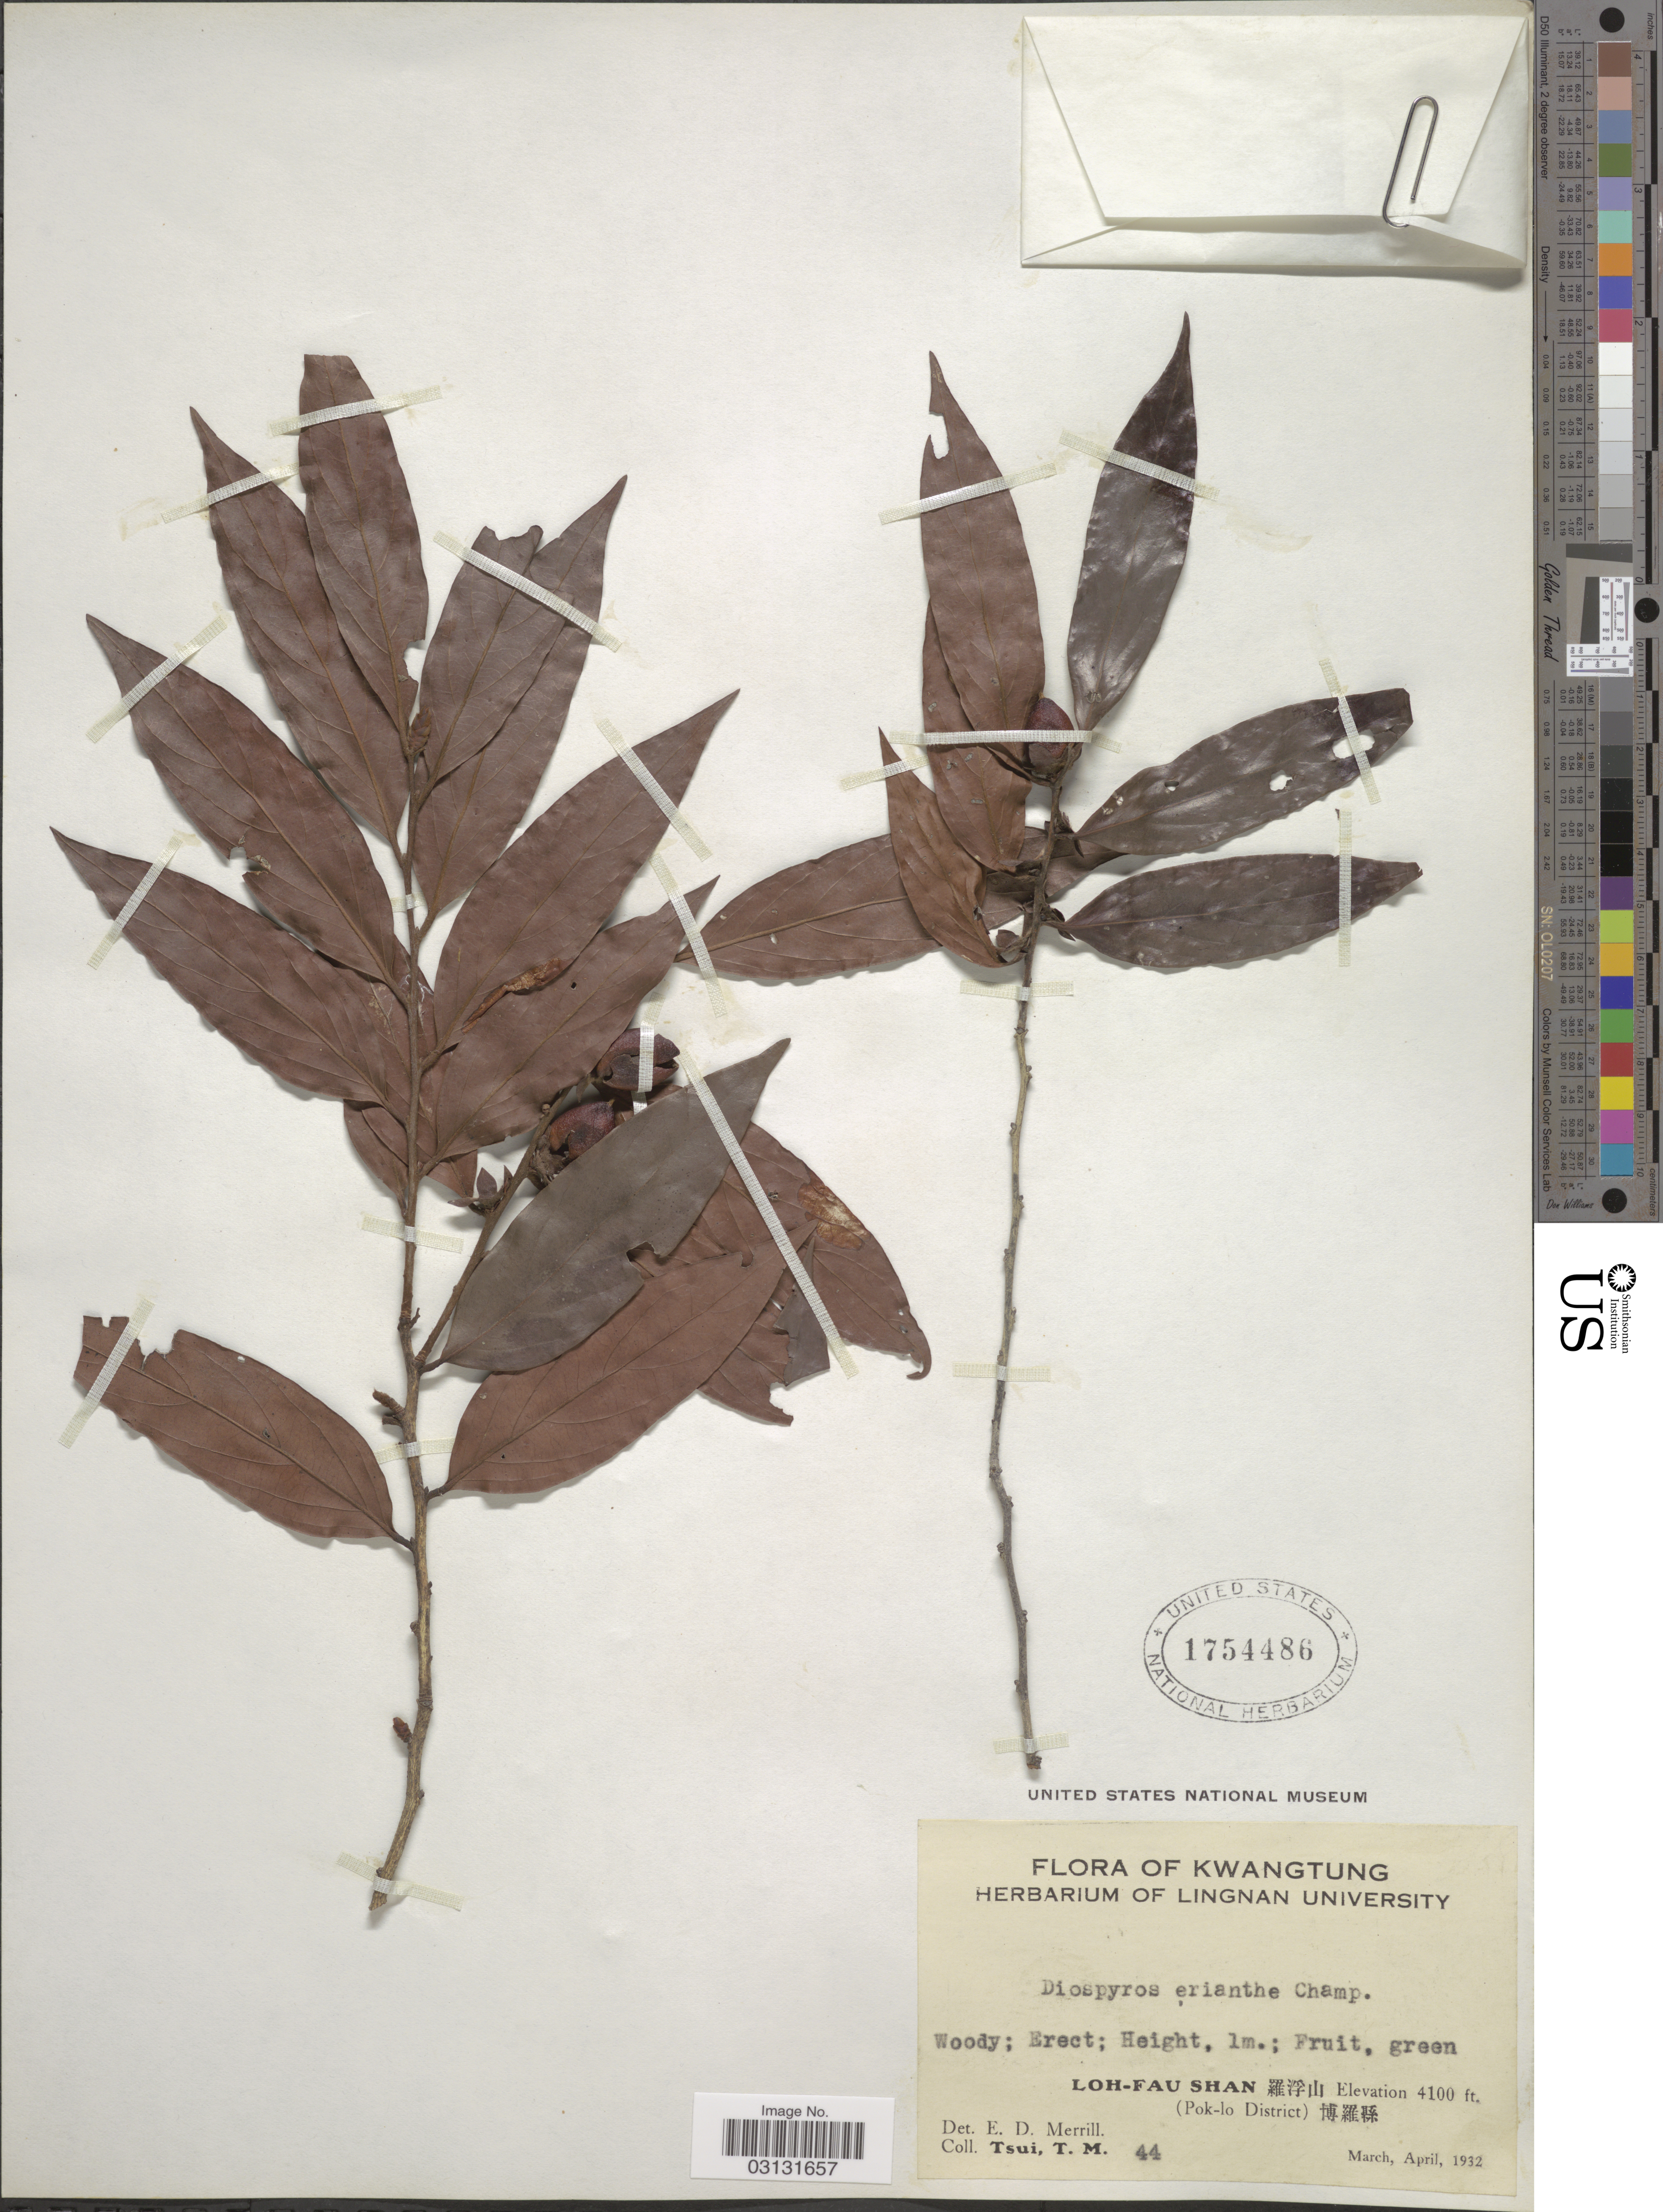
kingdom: Plantae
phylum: Tracheophyta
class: Magnoliopsida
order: Ericales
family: Ebenaceae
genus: Diospyros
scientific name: Diospyros eriantha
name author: Champ. ex Benth.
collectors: T. Tsui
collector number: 44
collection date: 1932-03/1932-04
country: China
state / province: Guangdong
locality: Kwangtung. Loh-Fau Shan. (Pok-lo District).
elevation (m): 1250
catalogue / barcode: US 1754486